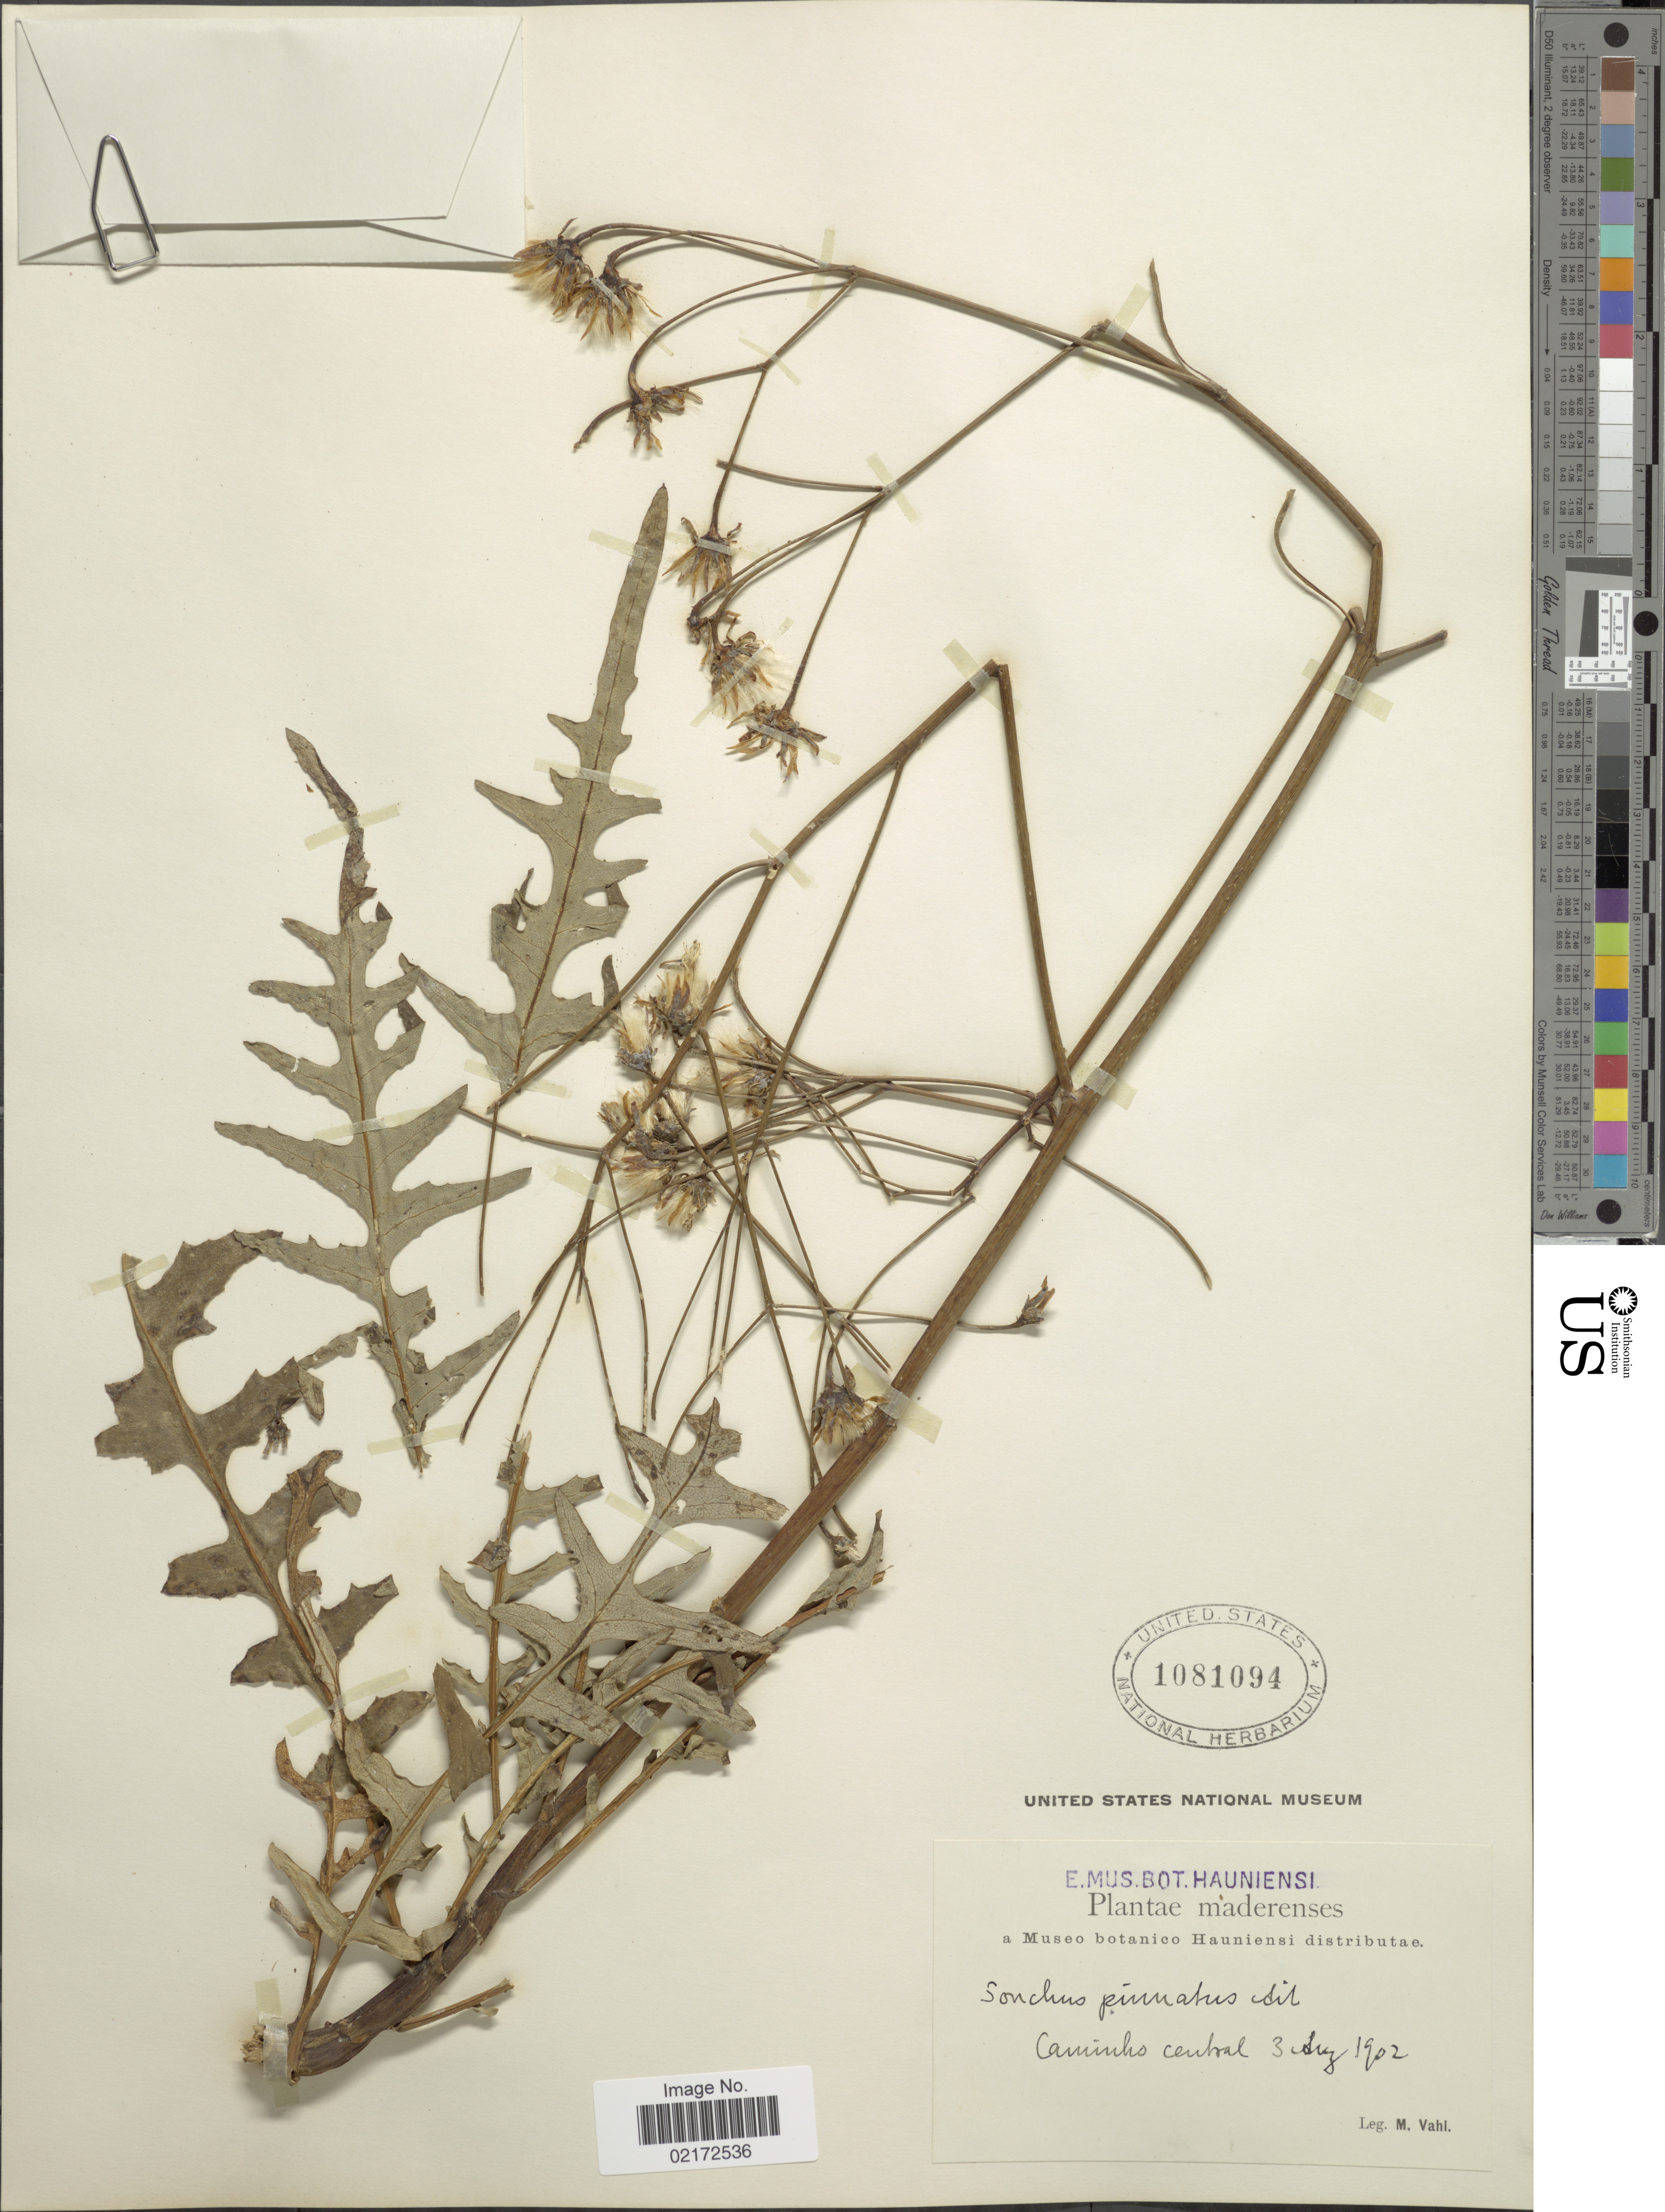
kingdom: Plantae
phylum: Tracheophyta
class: Magnoliopsida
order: Asterales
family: Asteraceae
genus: Sonchus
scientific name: Sonchus pinnatus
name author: Aiton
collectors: M. Vahl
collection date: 1902-08-03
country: Portugal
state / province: Madeira (Aut. Reg.)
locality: Maderenses. Caminho central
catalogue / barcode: US 1081094